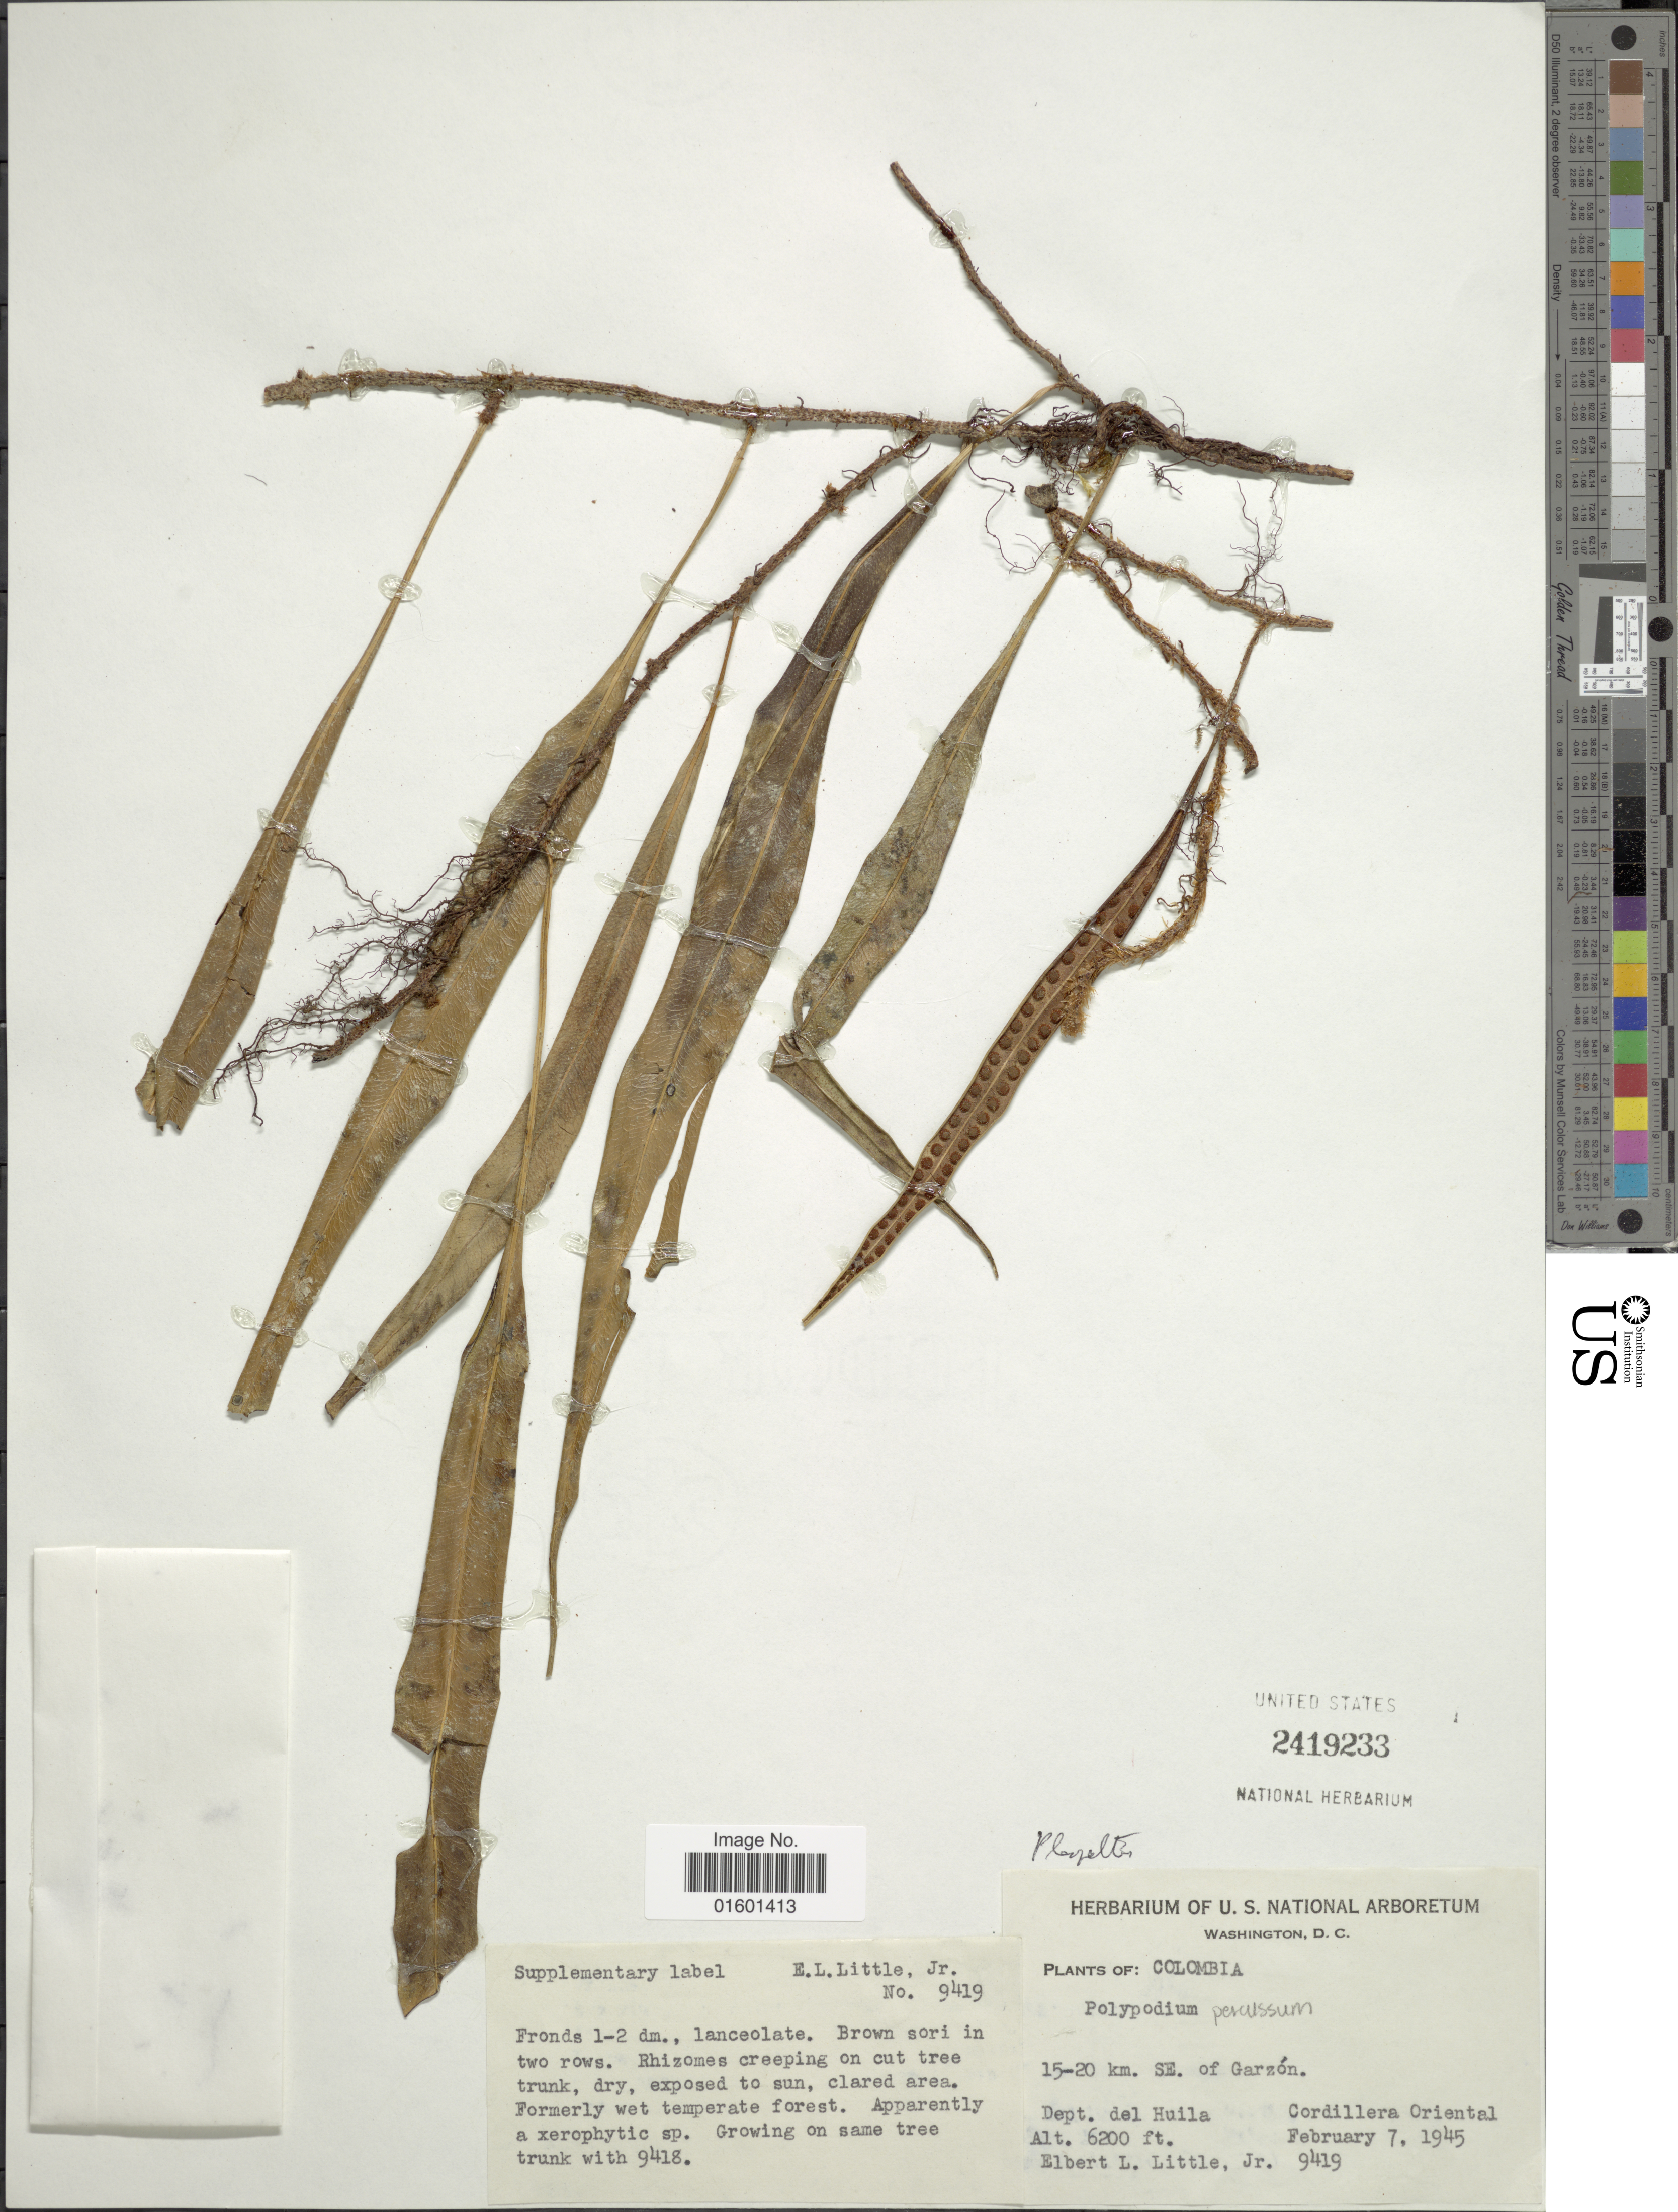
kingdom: Plantae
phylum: Tracheophyta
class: Polypodiopsida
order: Polypodiales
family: Polypodiaceae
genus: Microgramma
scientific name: Microgramma percussa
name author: (Cav.) de la Sota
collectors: E. L. Little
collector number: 9419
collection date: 1945-02-07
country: Colombia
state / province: Huila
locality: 15-2 km. SE of Garzon, Cordillera Oriental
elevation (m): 1890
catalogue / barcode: US 2419233